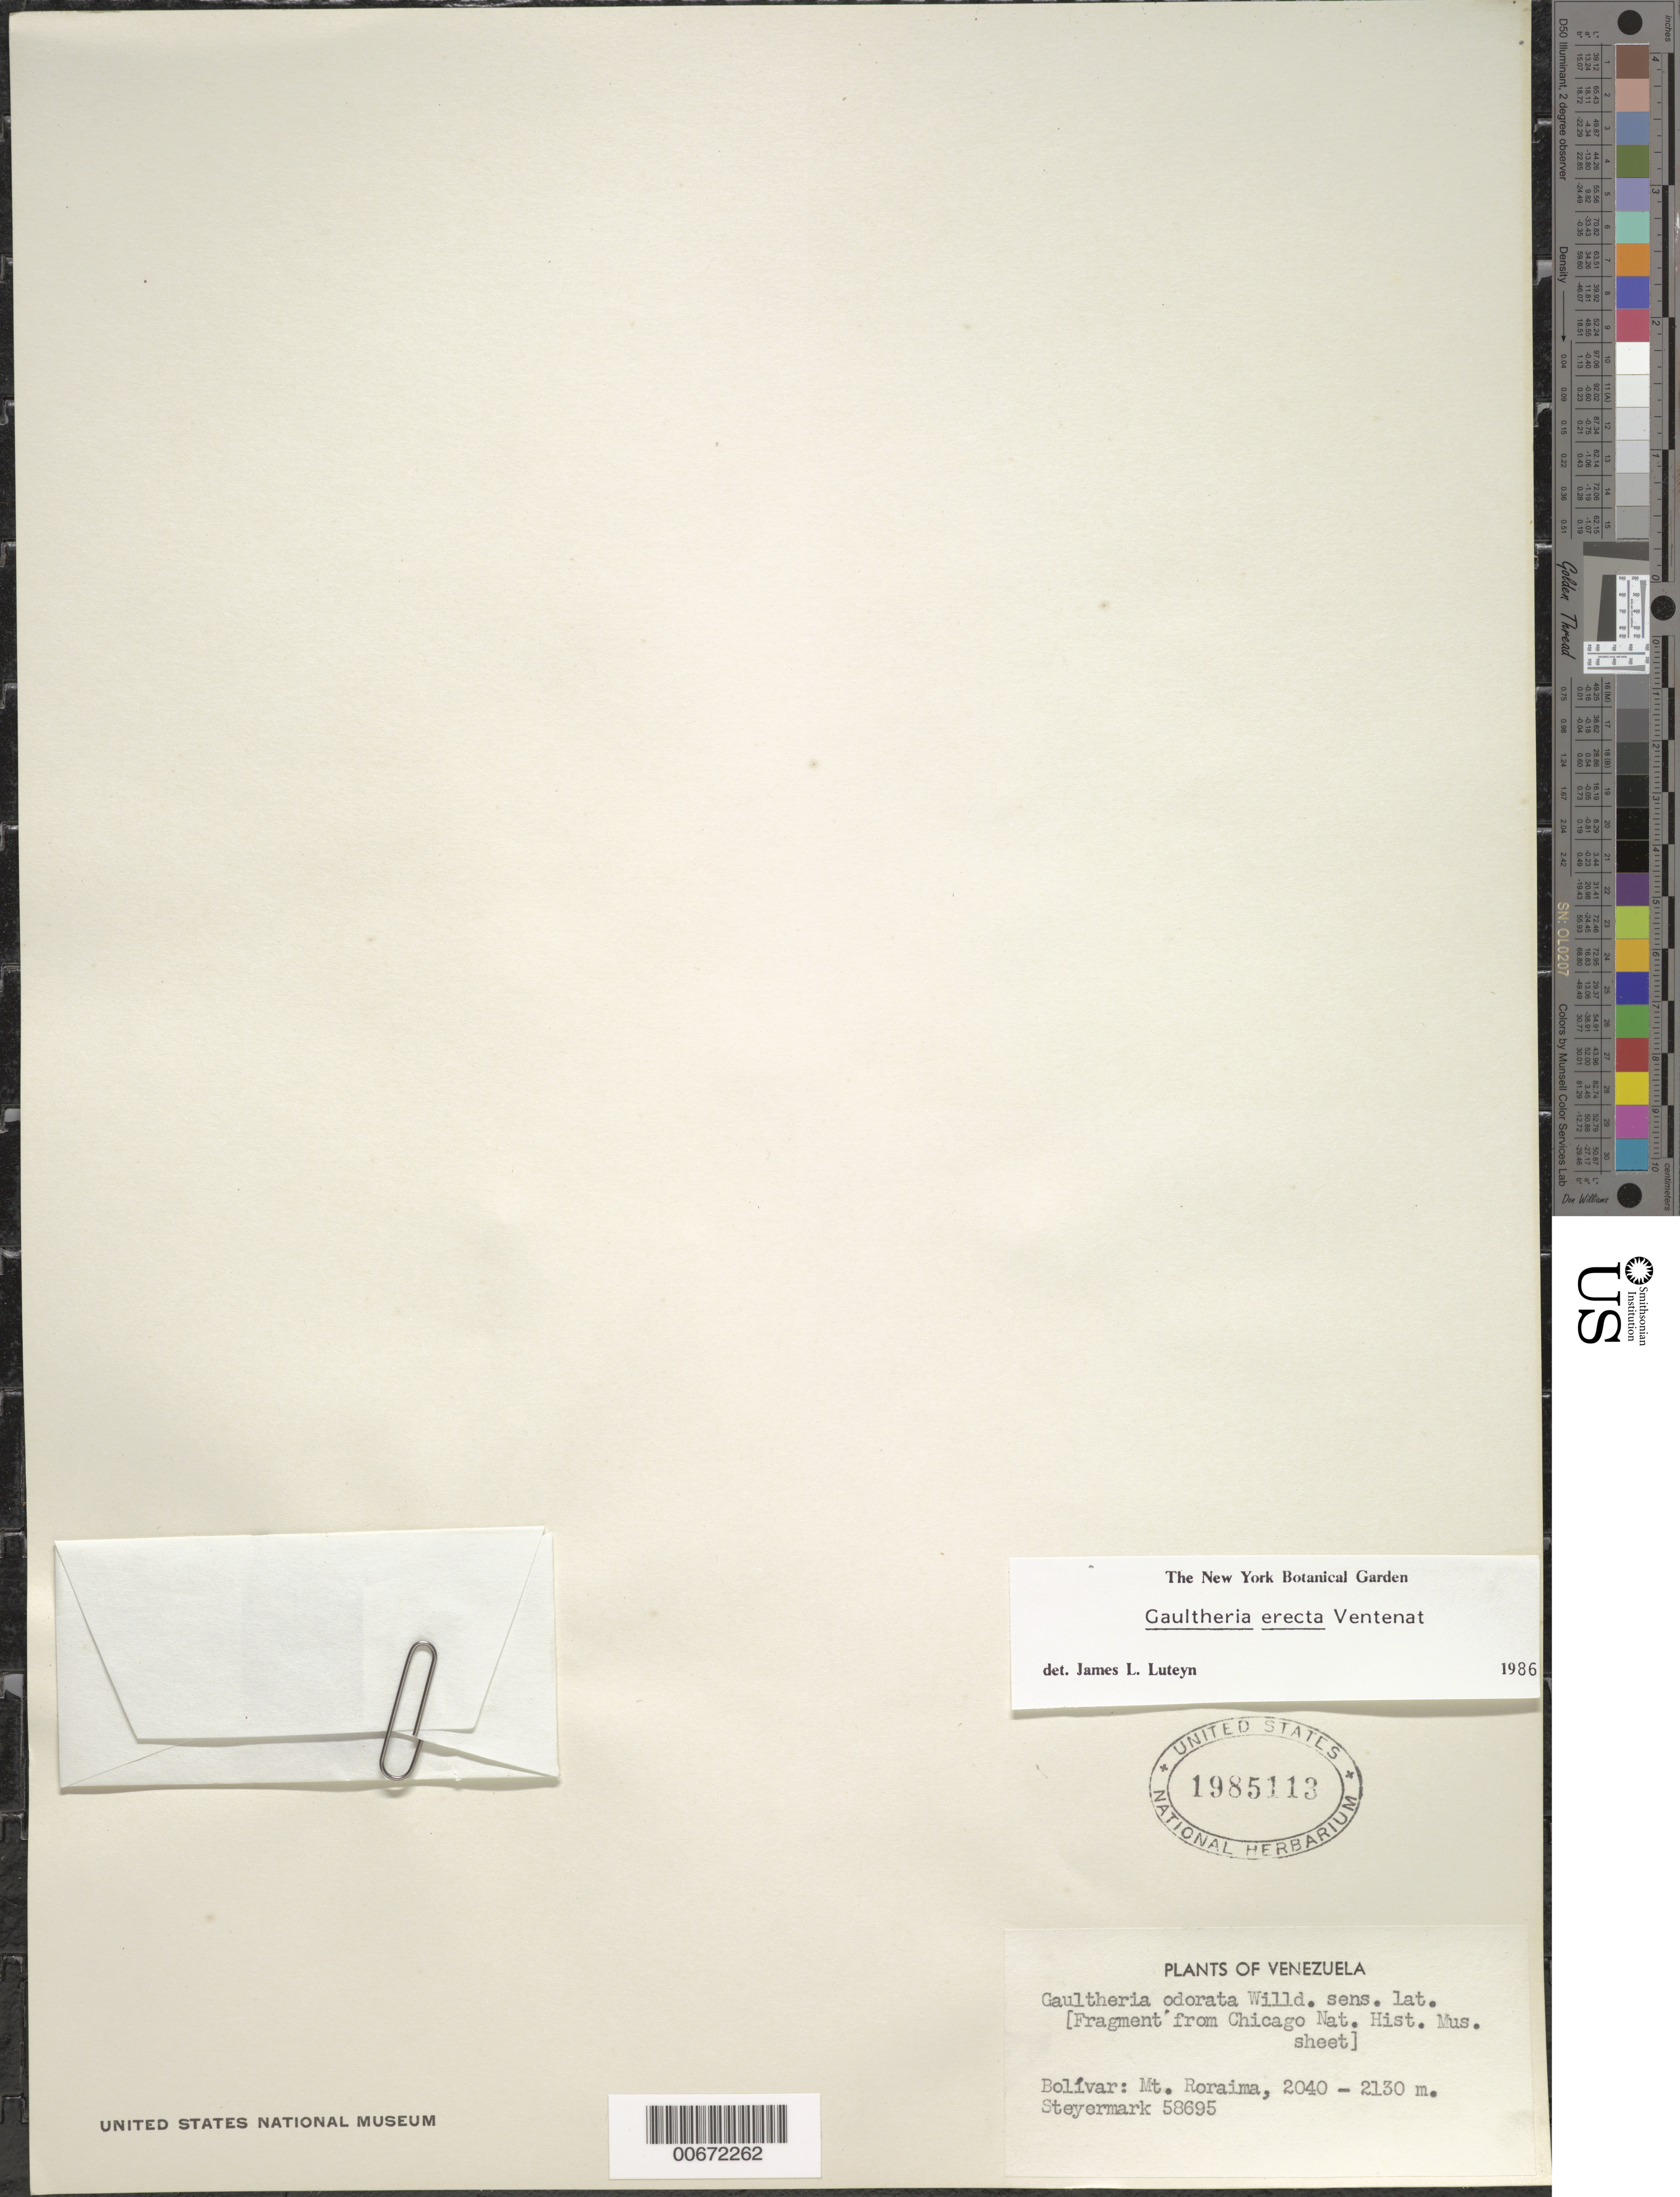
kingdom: Plantae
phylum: Tracheophyta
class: Magnoliopsida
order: Ericales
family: Ericaceae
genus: Gaultheria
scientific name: Gaultheria erecta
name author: Vent.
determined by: Luteyn, J. L.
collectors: J. Steyermark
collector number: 58695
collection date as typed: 25-Sep-44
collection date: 1944-09-25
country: Venezuela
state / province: Bolívar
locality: Mt. Roraima, Rondón Camp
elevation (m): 2040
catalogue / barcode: US 1985113